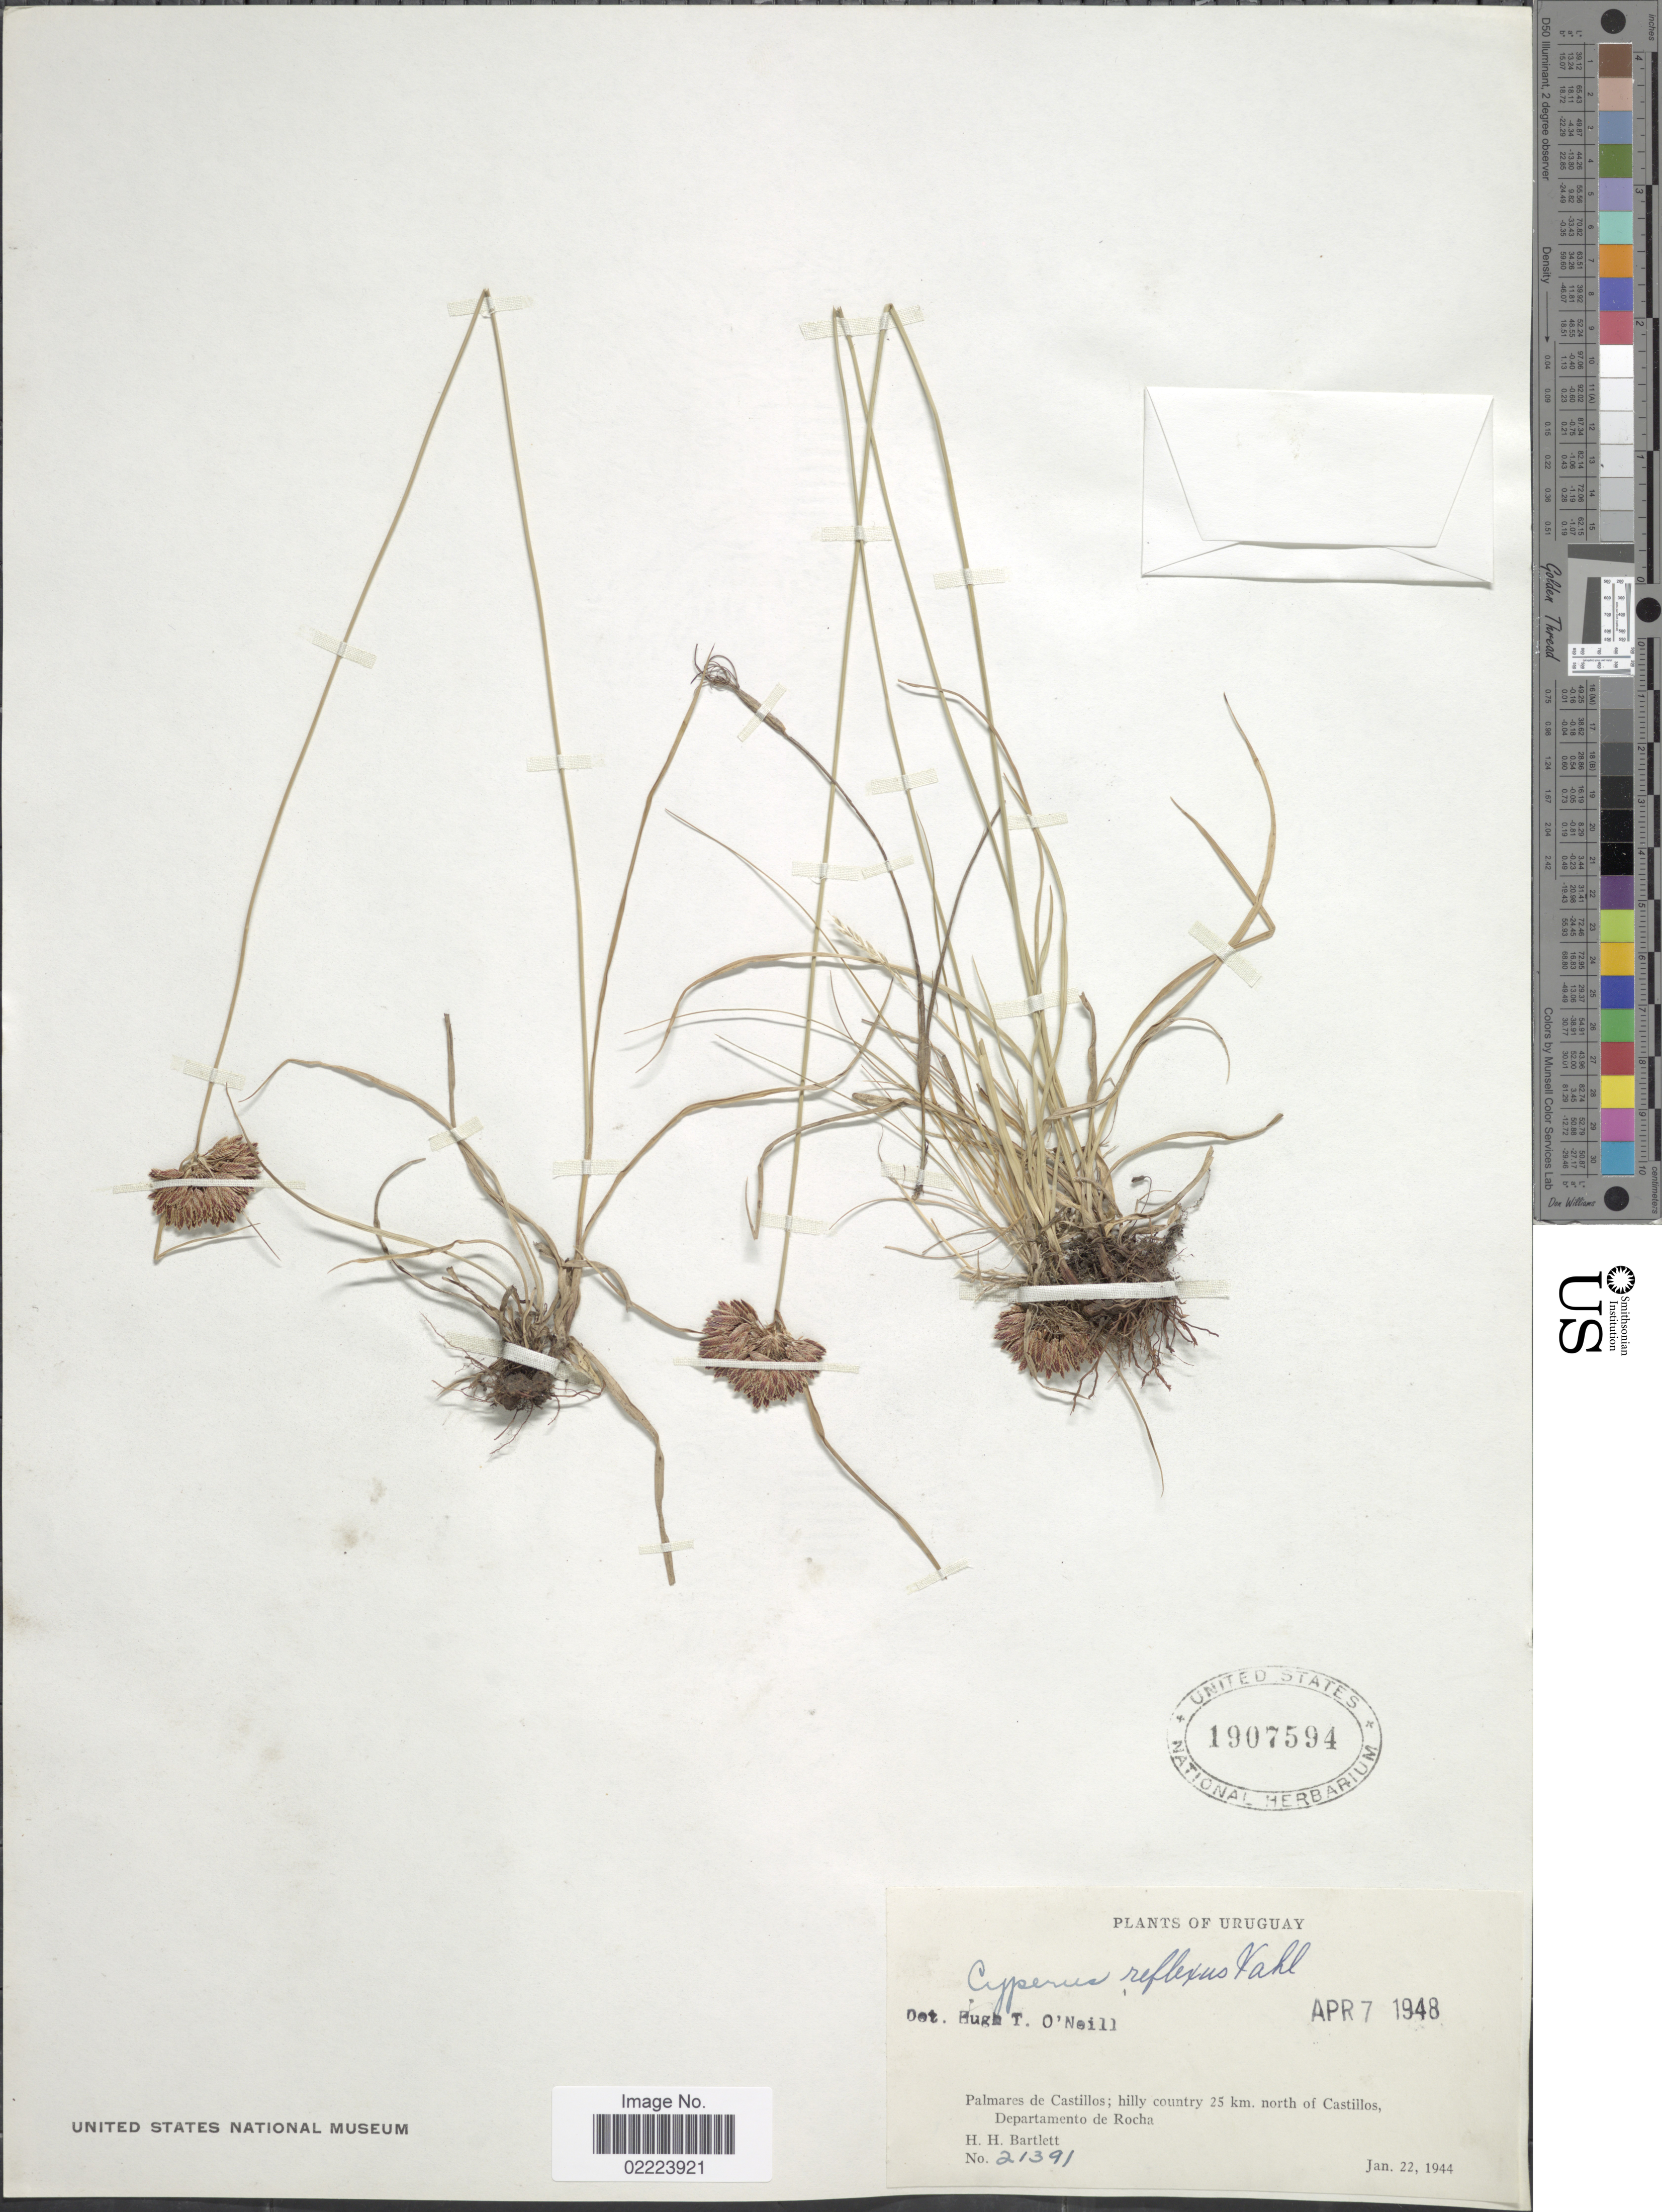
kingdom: Plantae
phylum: Tracheophyta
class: Liliopsida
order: Poales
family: Cyperaceae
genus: Cyperus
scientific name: Cyperus reflexus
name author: Vahl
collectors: H. H. Bartlett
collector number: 21391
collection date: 1944-01-22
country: Uruguay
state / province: Rocha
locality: Palmares de Castillos, hilly country 25 km. north of Castillos, Departamento de Rocha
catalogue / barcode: US 1907594